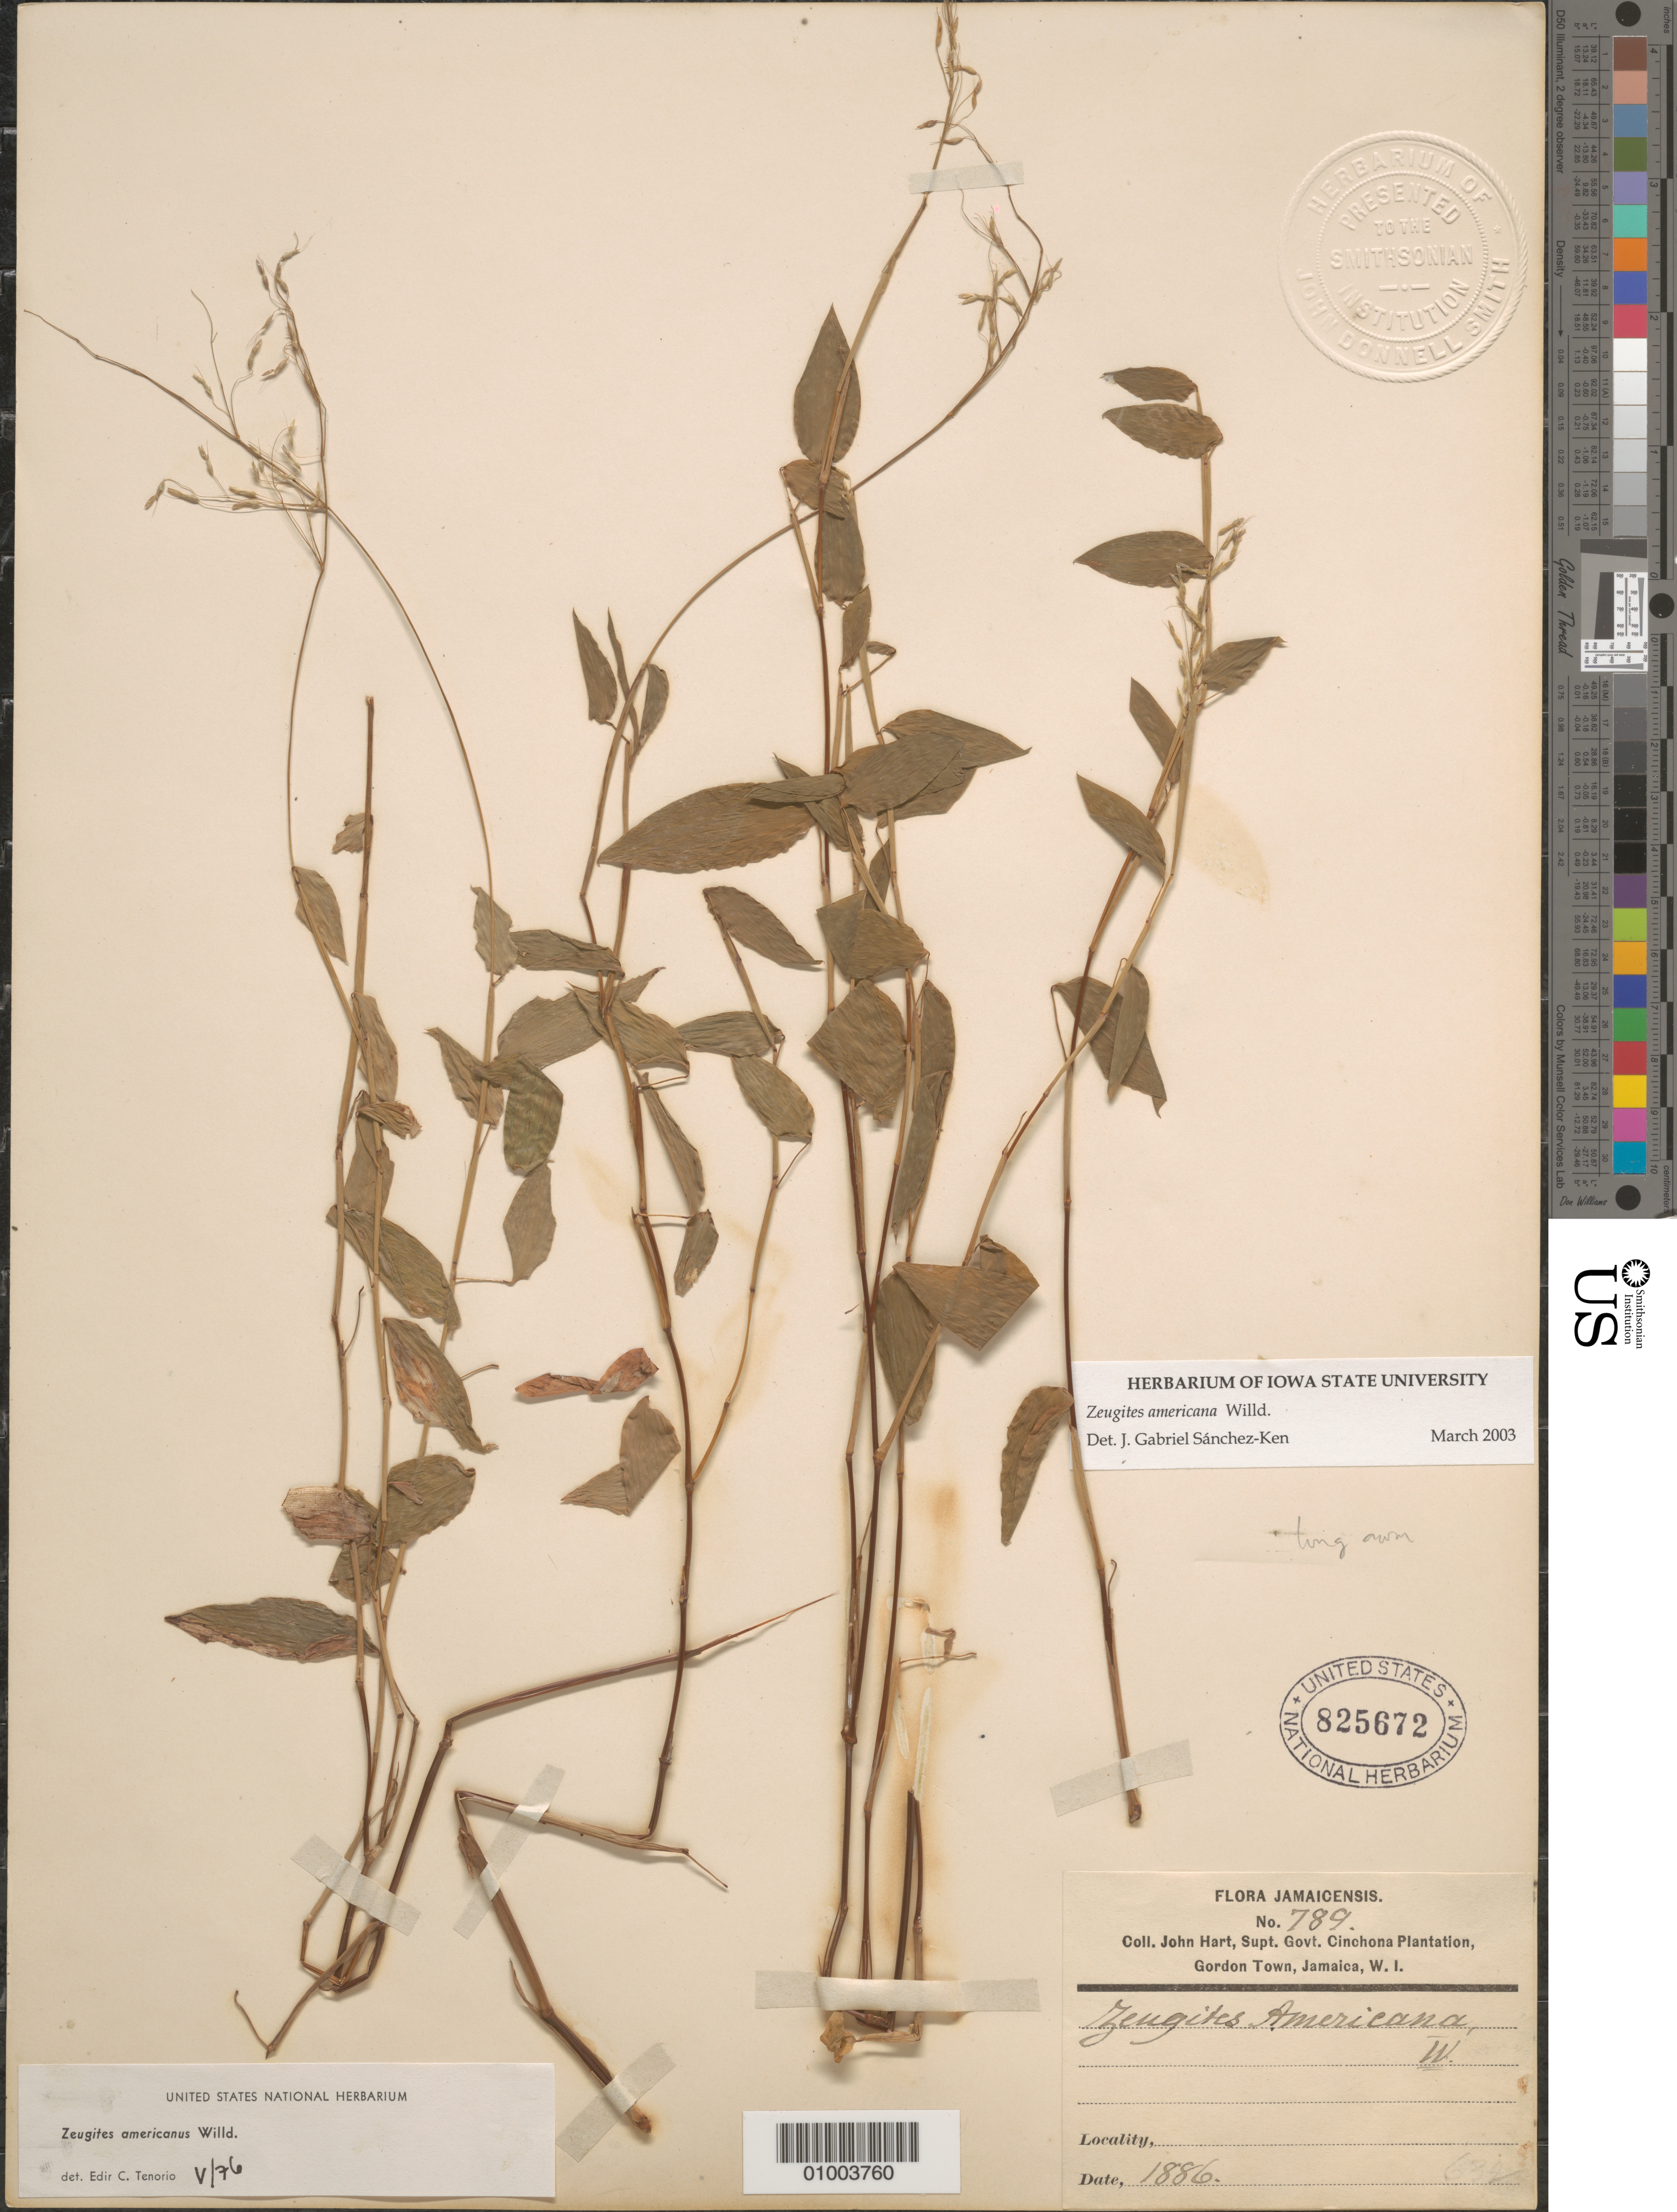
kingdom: Plantae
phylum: Tracheophyta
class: Liliopsida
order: Poales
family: Poaceae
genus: Zeugites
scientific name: Zeugites americanus var. americanus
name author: Willd.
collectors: J. Hart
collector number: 789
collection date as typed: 1886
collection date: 1886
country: Jamaica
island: Jamaica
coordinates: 0 N, 0 E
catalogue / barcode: US 825672